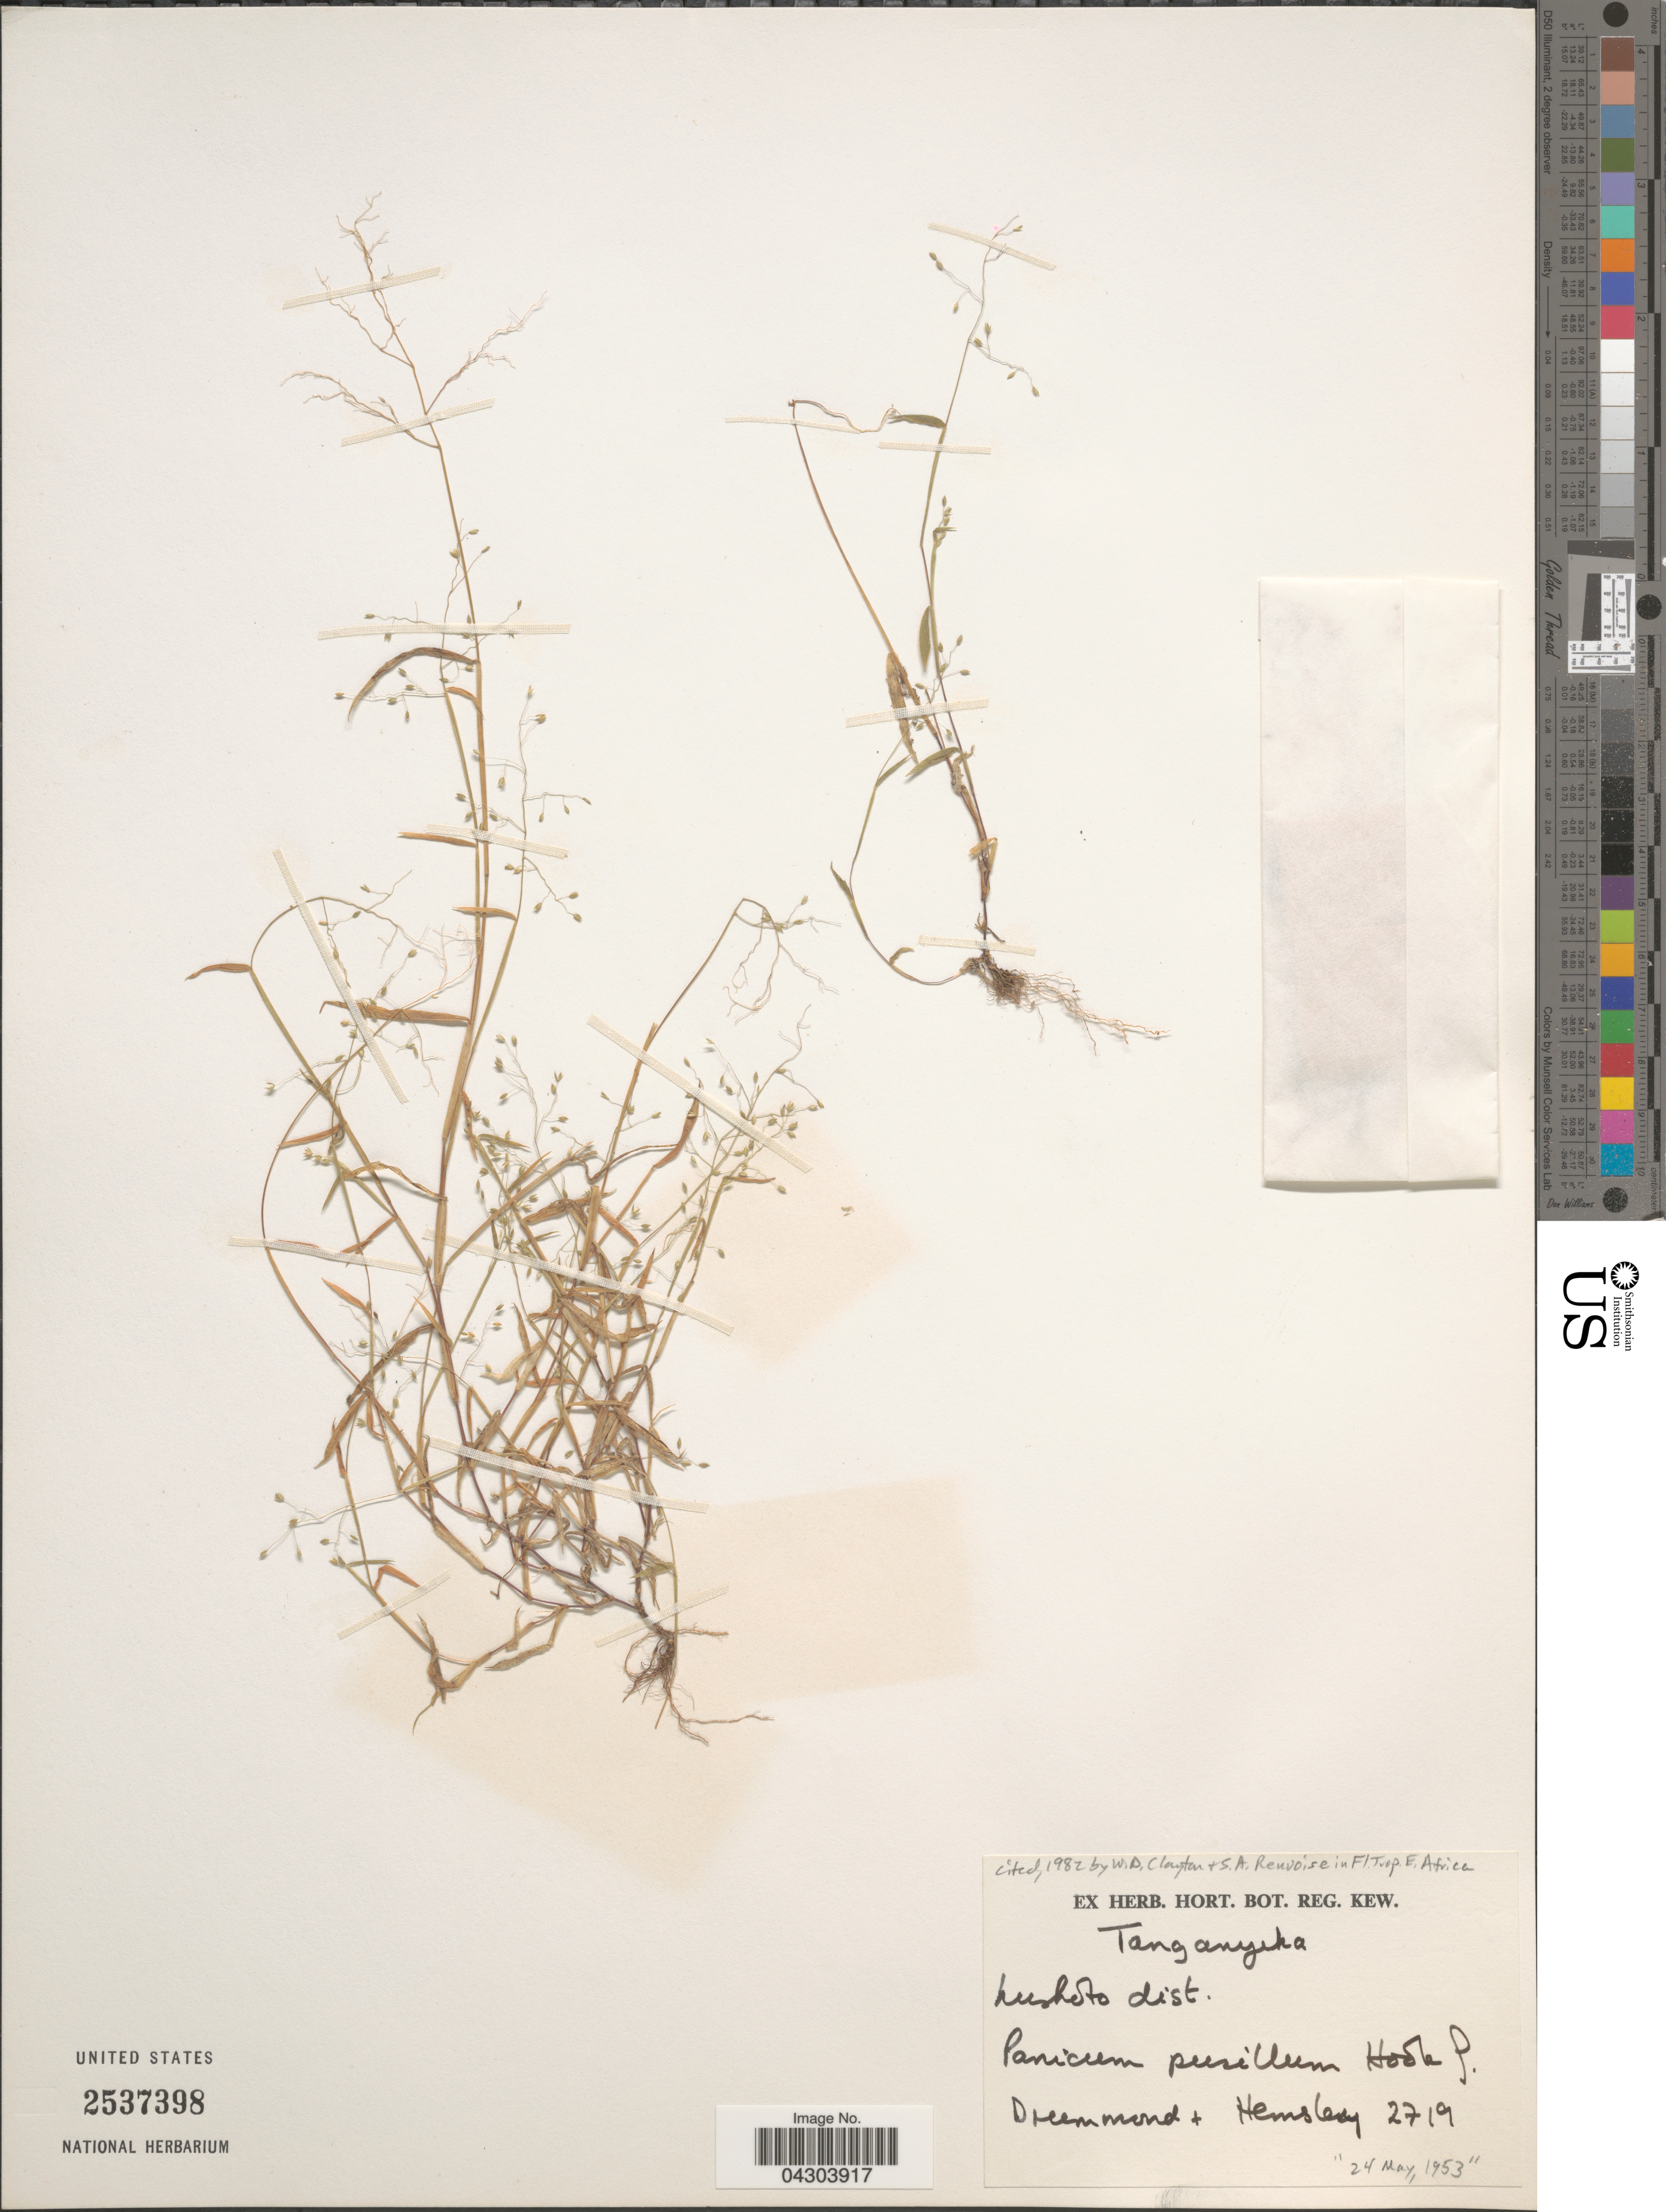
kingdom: Plantae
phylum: Tracheophyta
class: Liliopsida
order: Poales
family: Poaceae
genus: Panicum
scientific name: Panicum pusillum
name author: Hook. f.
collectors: -. Drummond & Hemsley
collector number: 2719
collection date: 1953-05-24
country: Tanzania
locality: Tanganyika. Lushoto dist.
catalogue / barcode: US 2537398